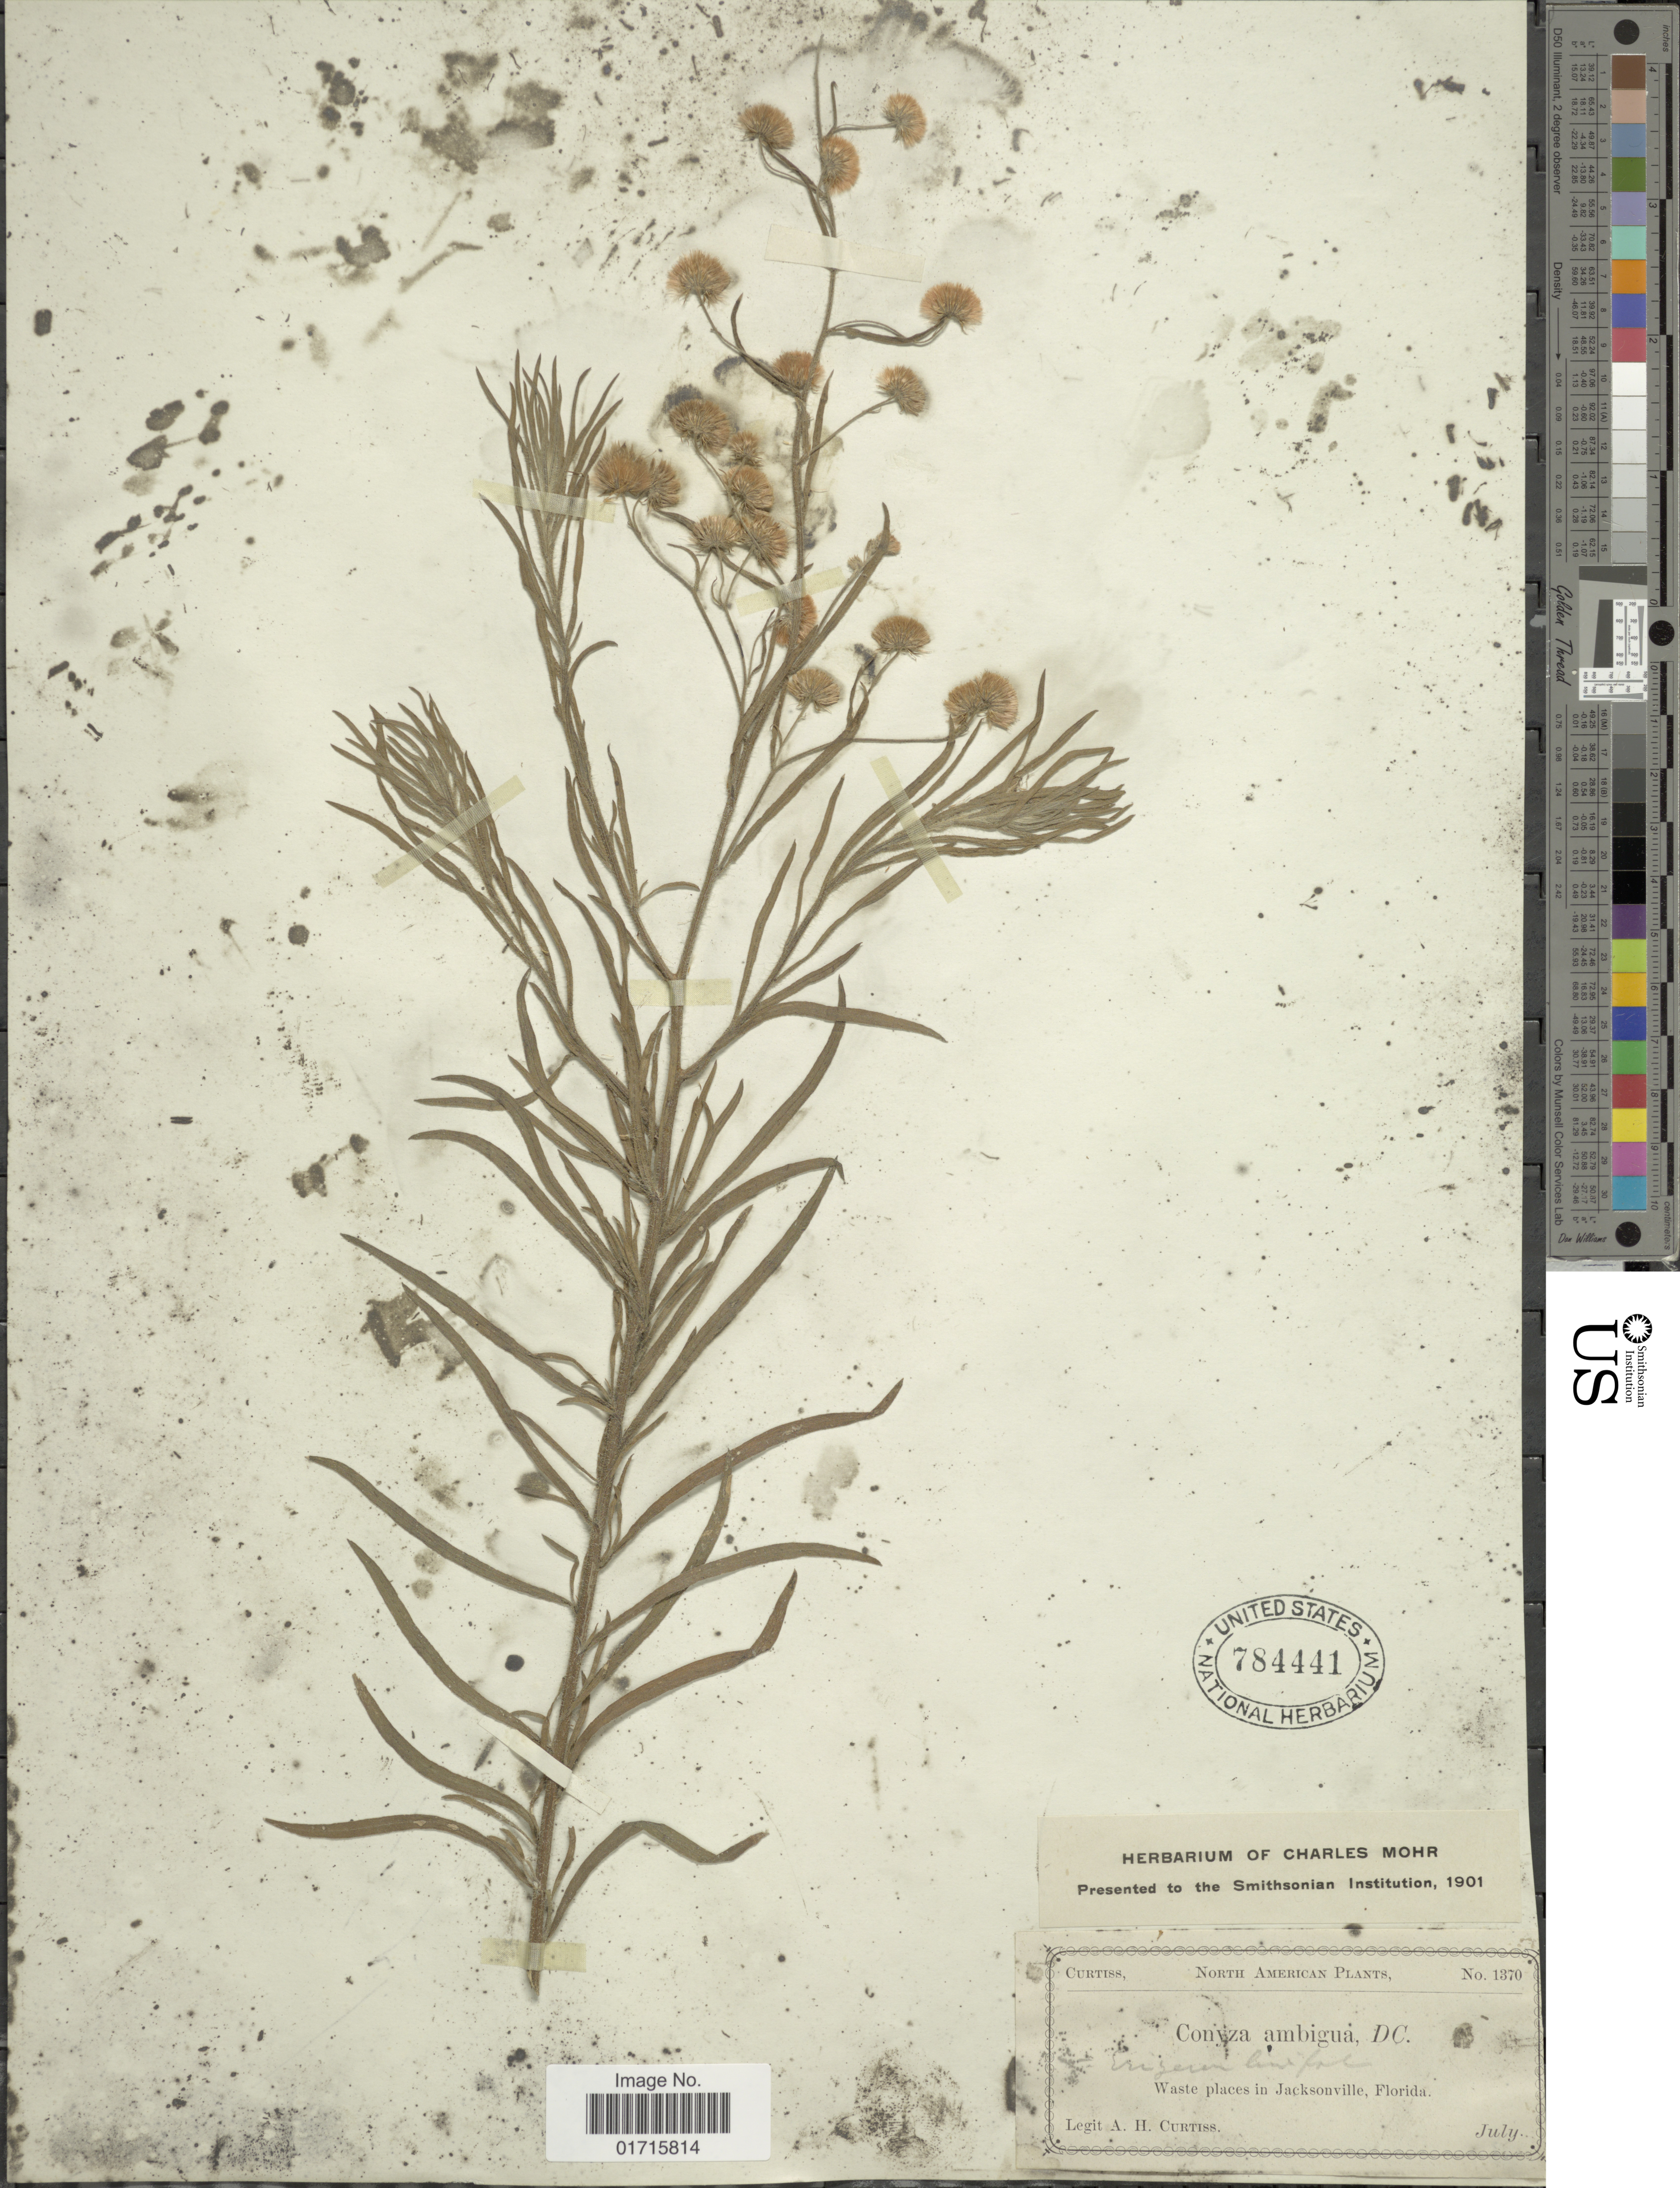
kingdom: Plantae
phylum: Tracheophyta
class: Magnoliopsida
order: Asterales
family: Asteraceae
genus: Conyza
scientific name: Conyza bonariensis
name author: (L.) Cronq.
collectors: A. H. Curtiss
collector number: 1370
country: United States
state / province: Florida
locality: Waste places in Jacksonville, Florida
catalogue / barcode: US 784441